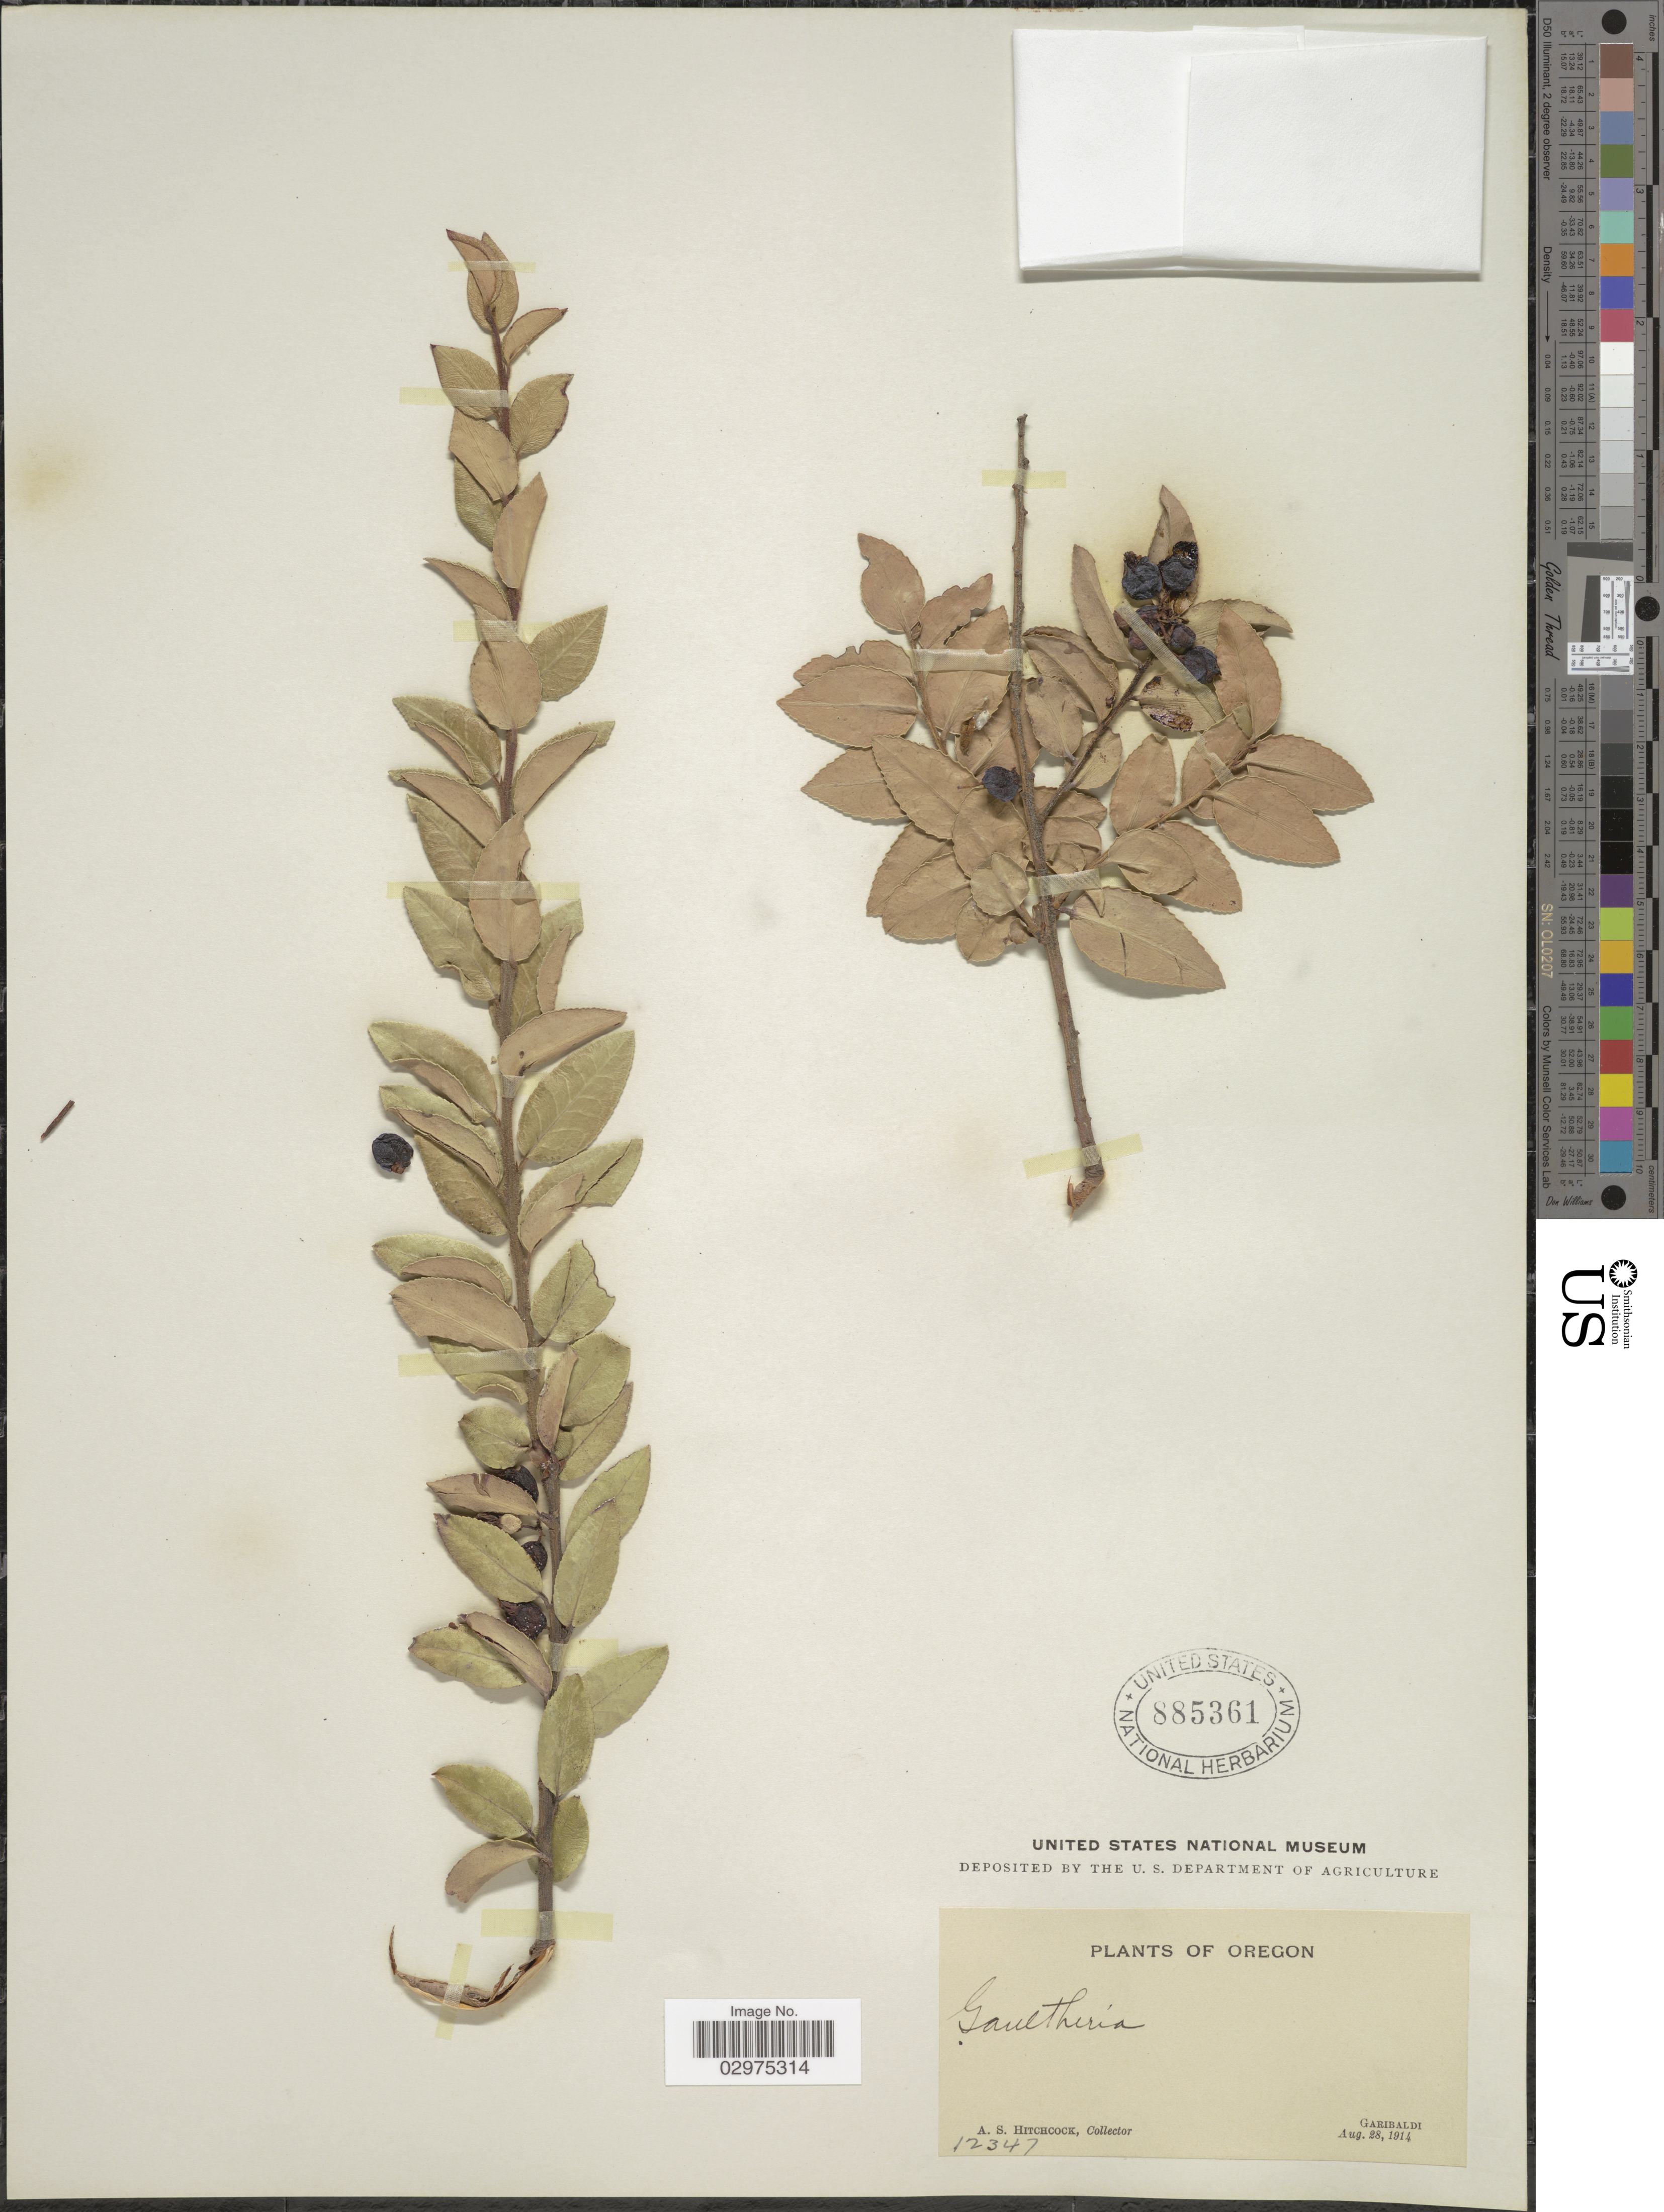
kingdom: Plantae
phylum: Tracheophyta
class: Magnoliopsida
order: Ericales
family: Ericaceae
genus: Gaultheria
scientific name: Gaultheria sp.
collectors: A. S. Hitchcock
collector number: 12347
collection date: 1914-08-28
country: United States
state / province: Oregon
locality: Garibaldi.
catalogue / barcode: US 885361